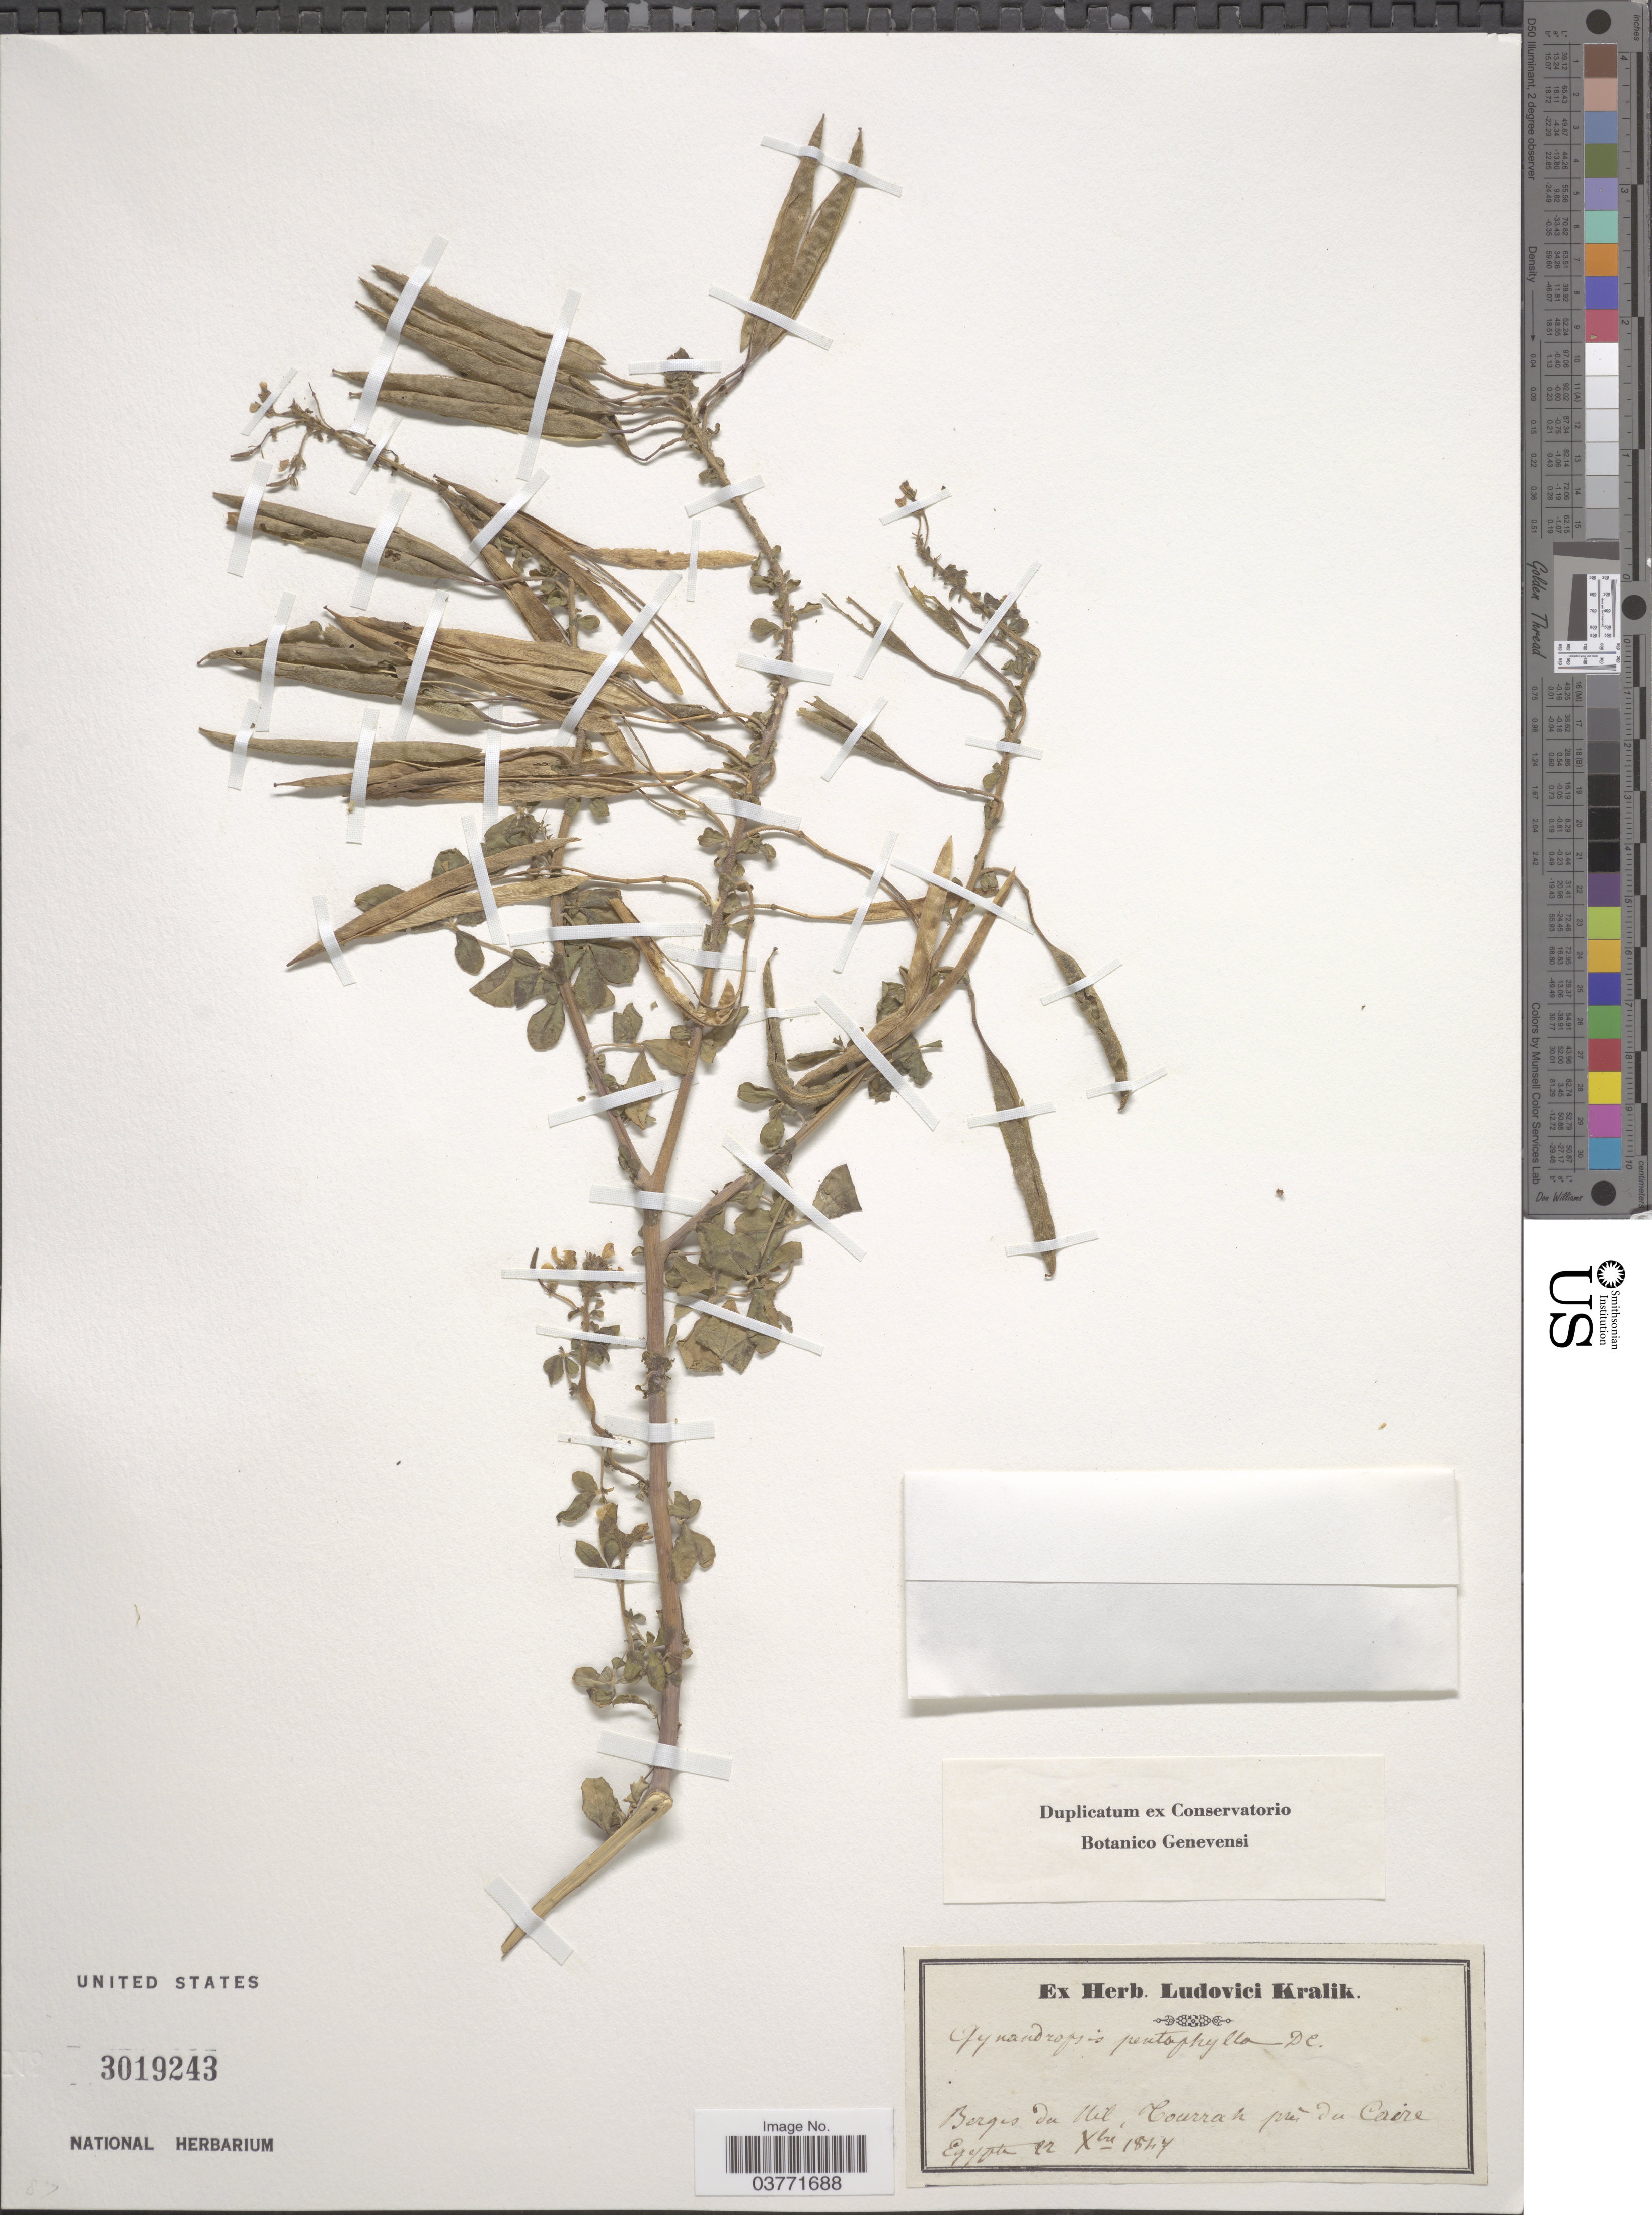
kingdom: Plantae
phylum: Tracheophyta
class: Magnoliopsida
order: Brassicales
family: Cleomaceae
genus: Gynandropsis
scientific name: Gynandropsis gynandra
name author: (L.) Briq.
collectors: ex herb. L. Kralik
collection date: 1847-12-22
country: Egypt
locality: Borges du Nil, Courrah prés du Caire.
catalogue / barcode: US 3019243